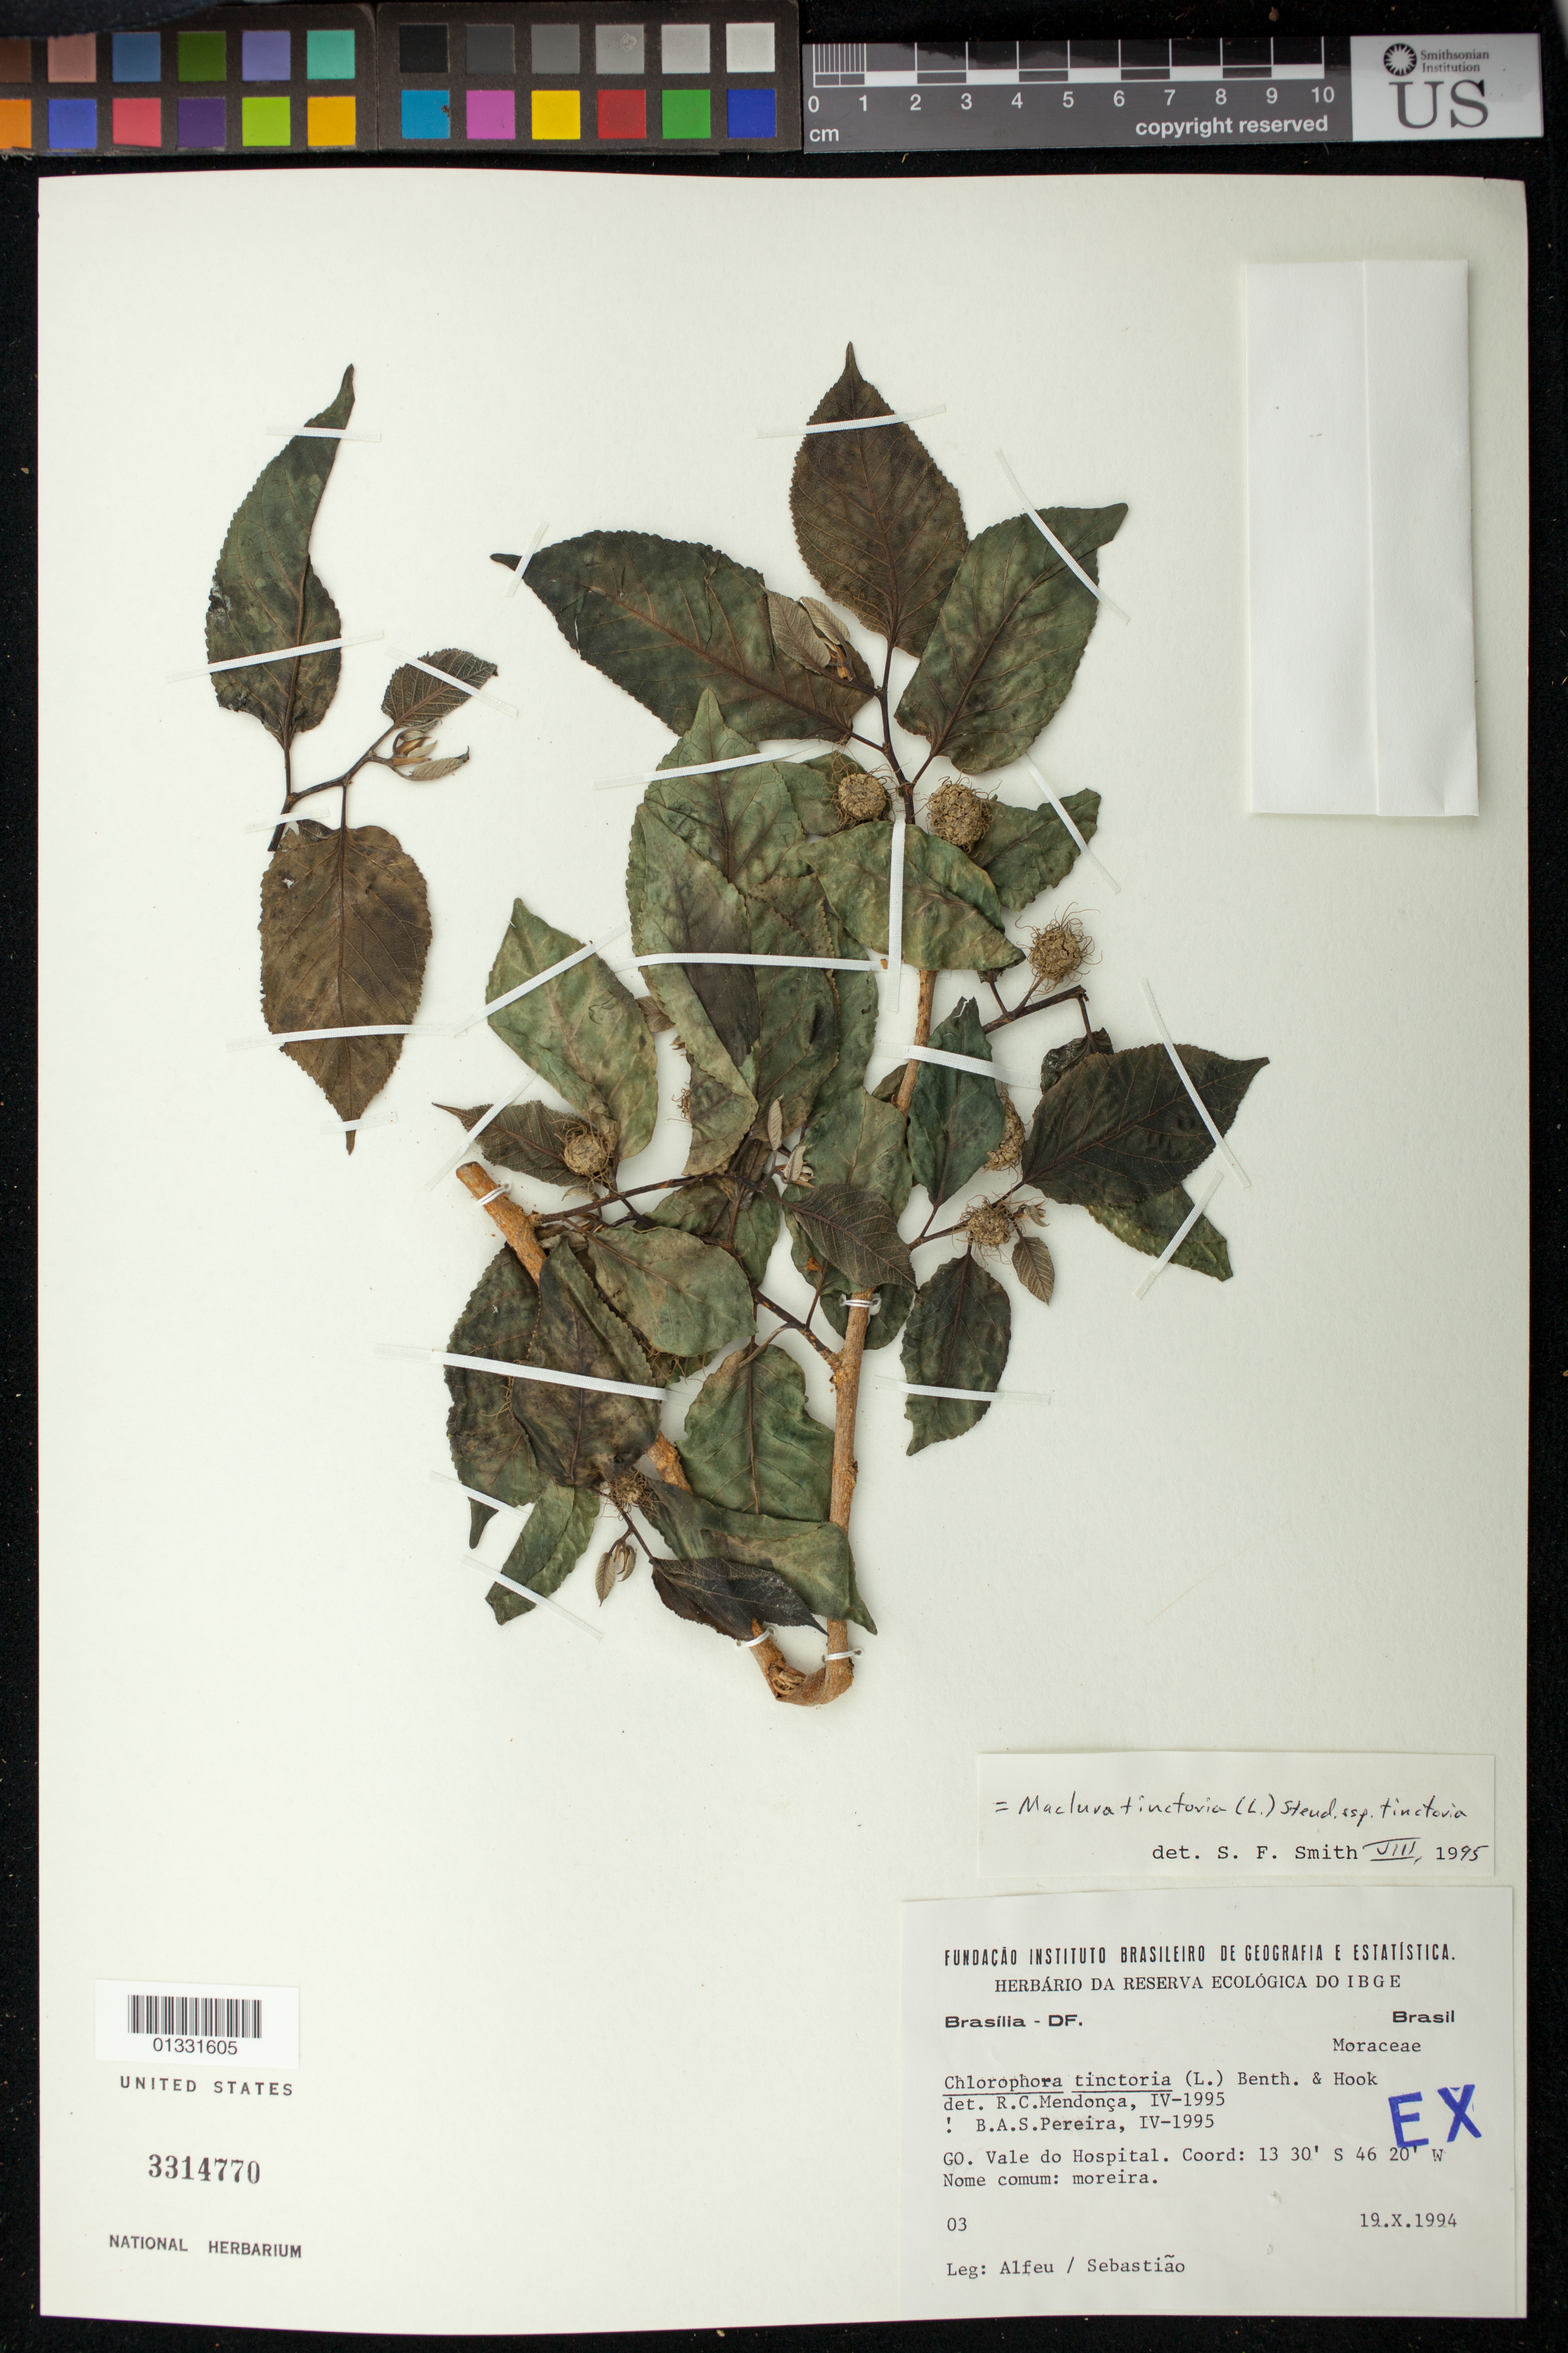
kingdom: Plantae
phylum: Tracheophyta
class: Magnoliopsida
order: Rosales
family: Moraceae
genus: Maclura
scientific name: Maclura tinctoria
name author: (L.) D. Don ex Steud.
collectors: -- Alfeu & -- Sebastião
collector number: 3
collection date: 1994-10-19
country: Brazil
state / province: Goiás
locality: Vale do Hospital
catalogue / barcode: US 3314770